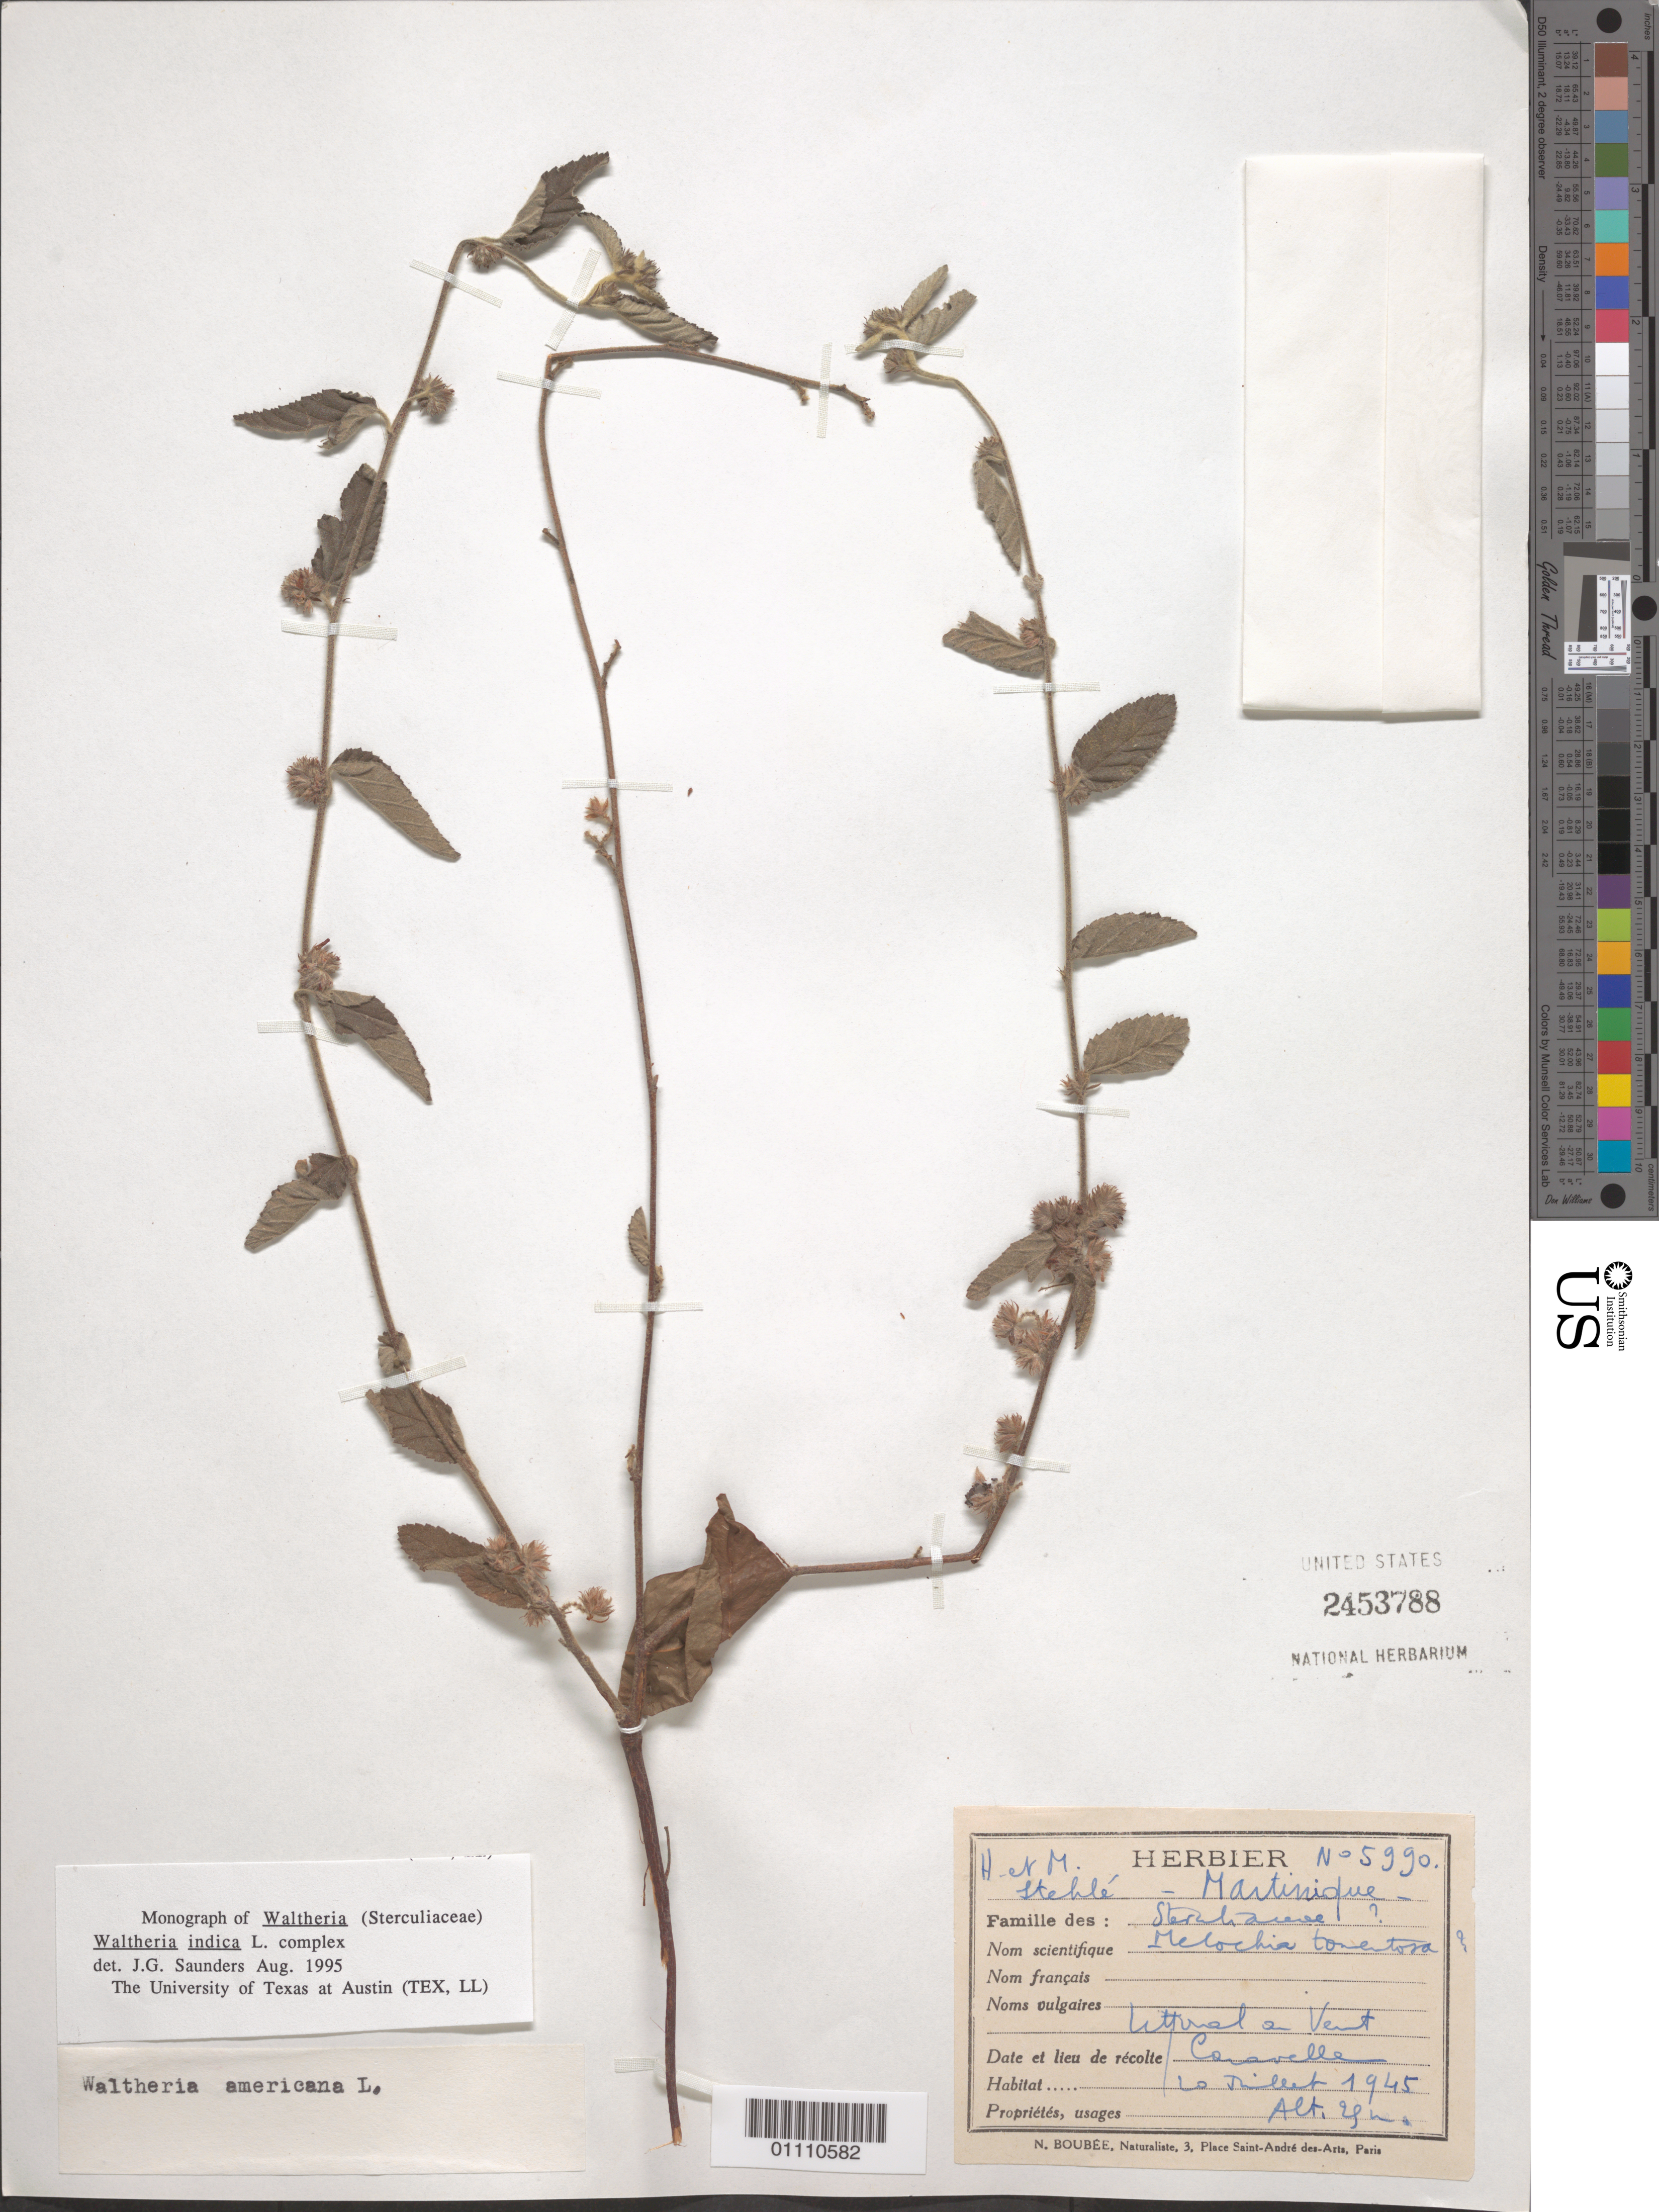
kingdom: Plantae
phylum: Tracheophyta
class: Magnoliopsida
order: Malvales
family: Malvaceae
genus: Waltheria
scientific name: Waltheria indica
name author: L.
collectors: H. Stehlé & M. Stehlé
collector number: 5990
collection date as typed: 20 Jul 1945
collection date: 1945-07-20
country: Martinique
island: Martinique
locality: Caravelle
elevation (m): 25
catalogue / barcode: US 2453788